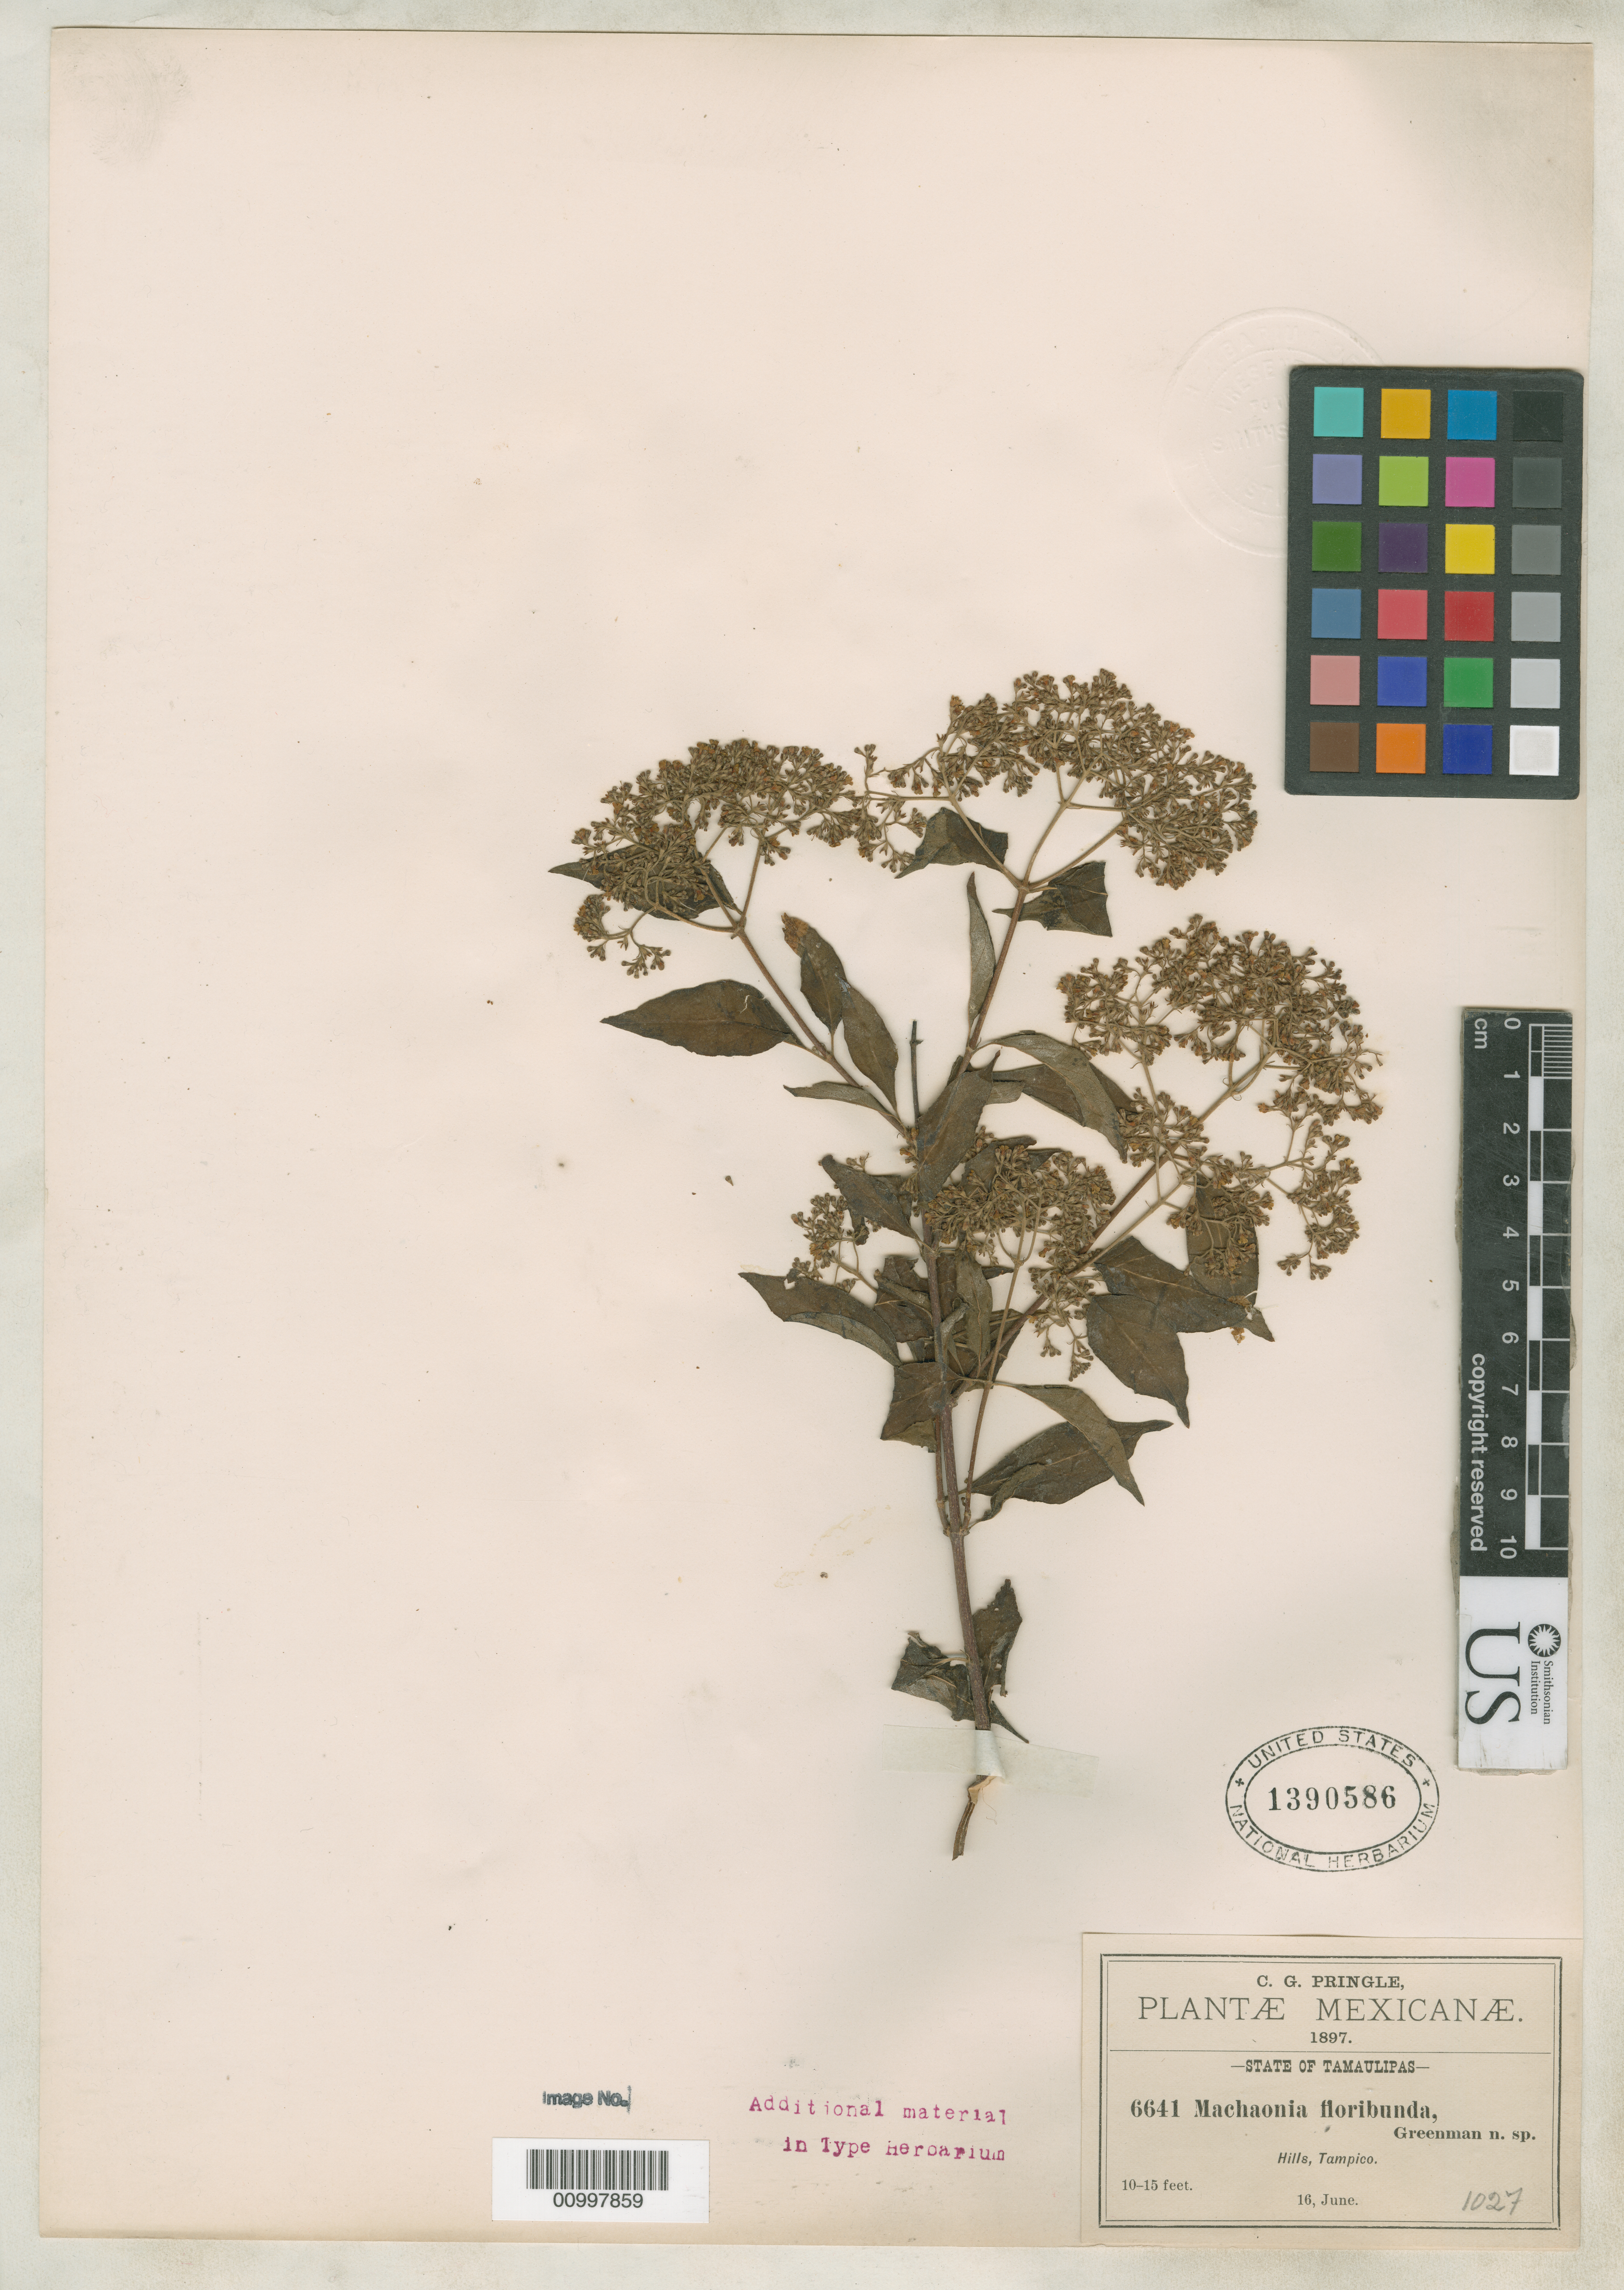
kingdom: Plantae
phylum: Tracheophyta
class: Magnoliopsida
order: Gentianales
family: Rubiaceae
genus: Machaonia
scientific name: Machaonia floribunda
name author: Greenm.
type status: Isotype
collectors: C. G. Pringle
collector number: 6641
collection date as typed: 16 Jun 1897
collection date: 1897-06-16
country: Mexico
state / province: Tamaulipas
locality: Hills, Tampico.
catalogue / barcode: US 1390586